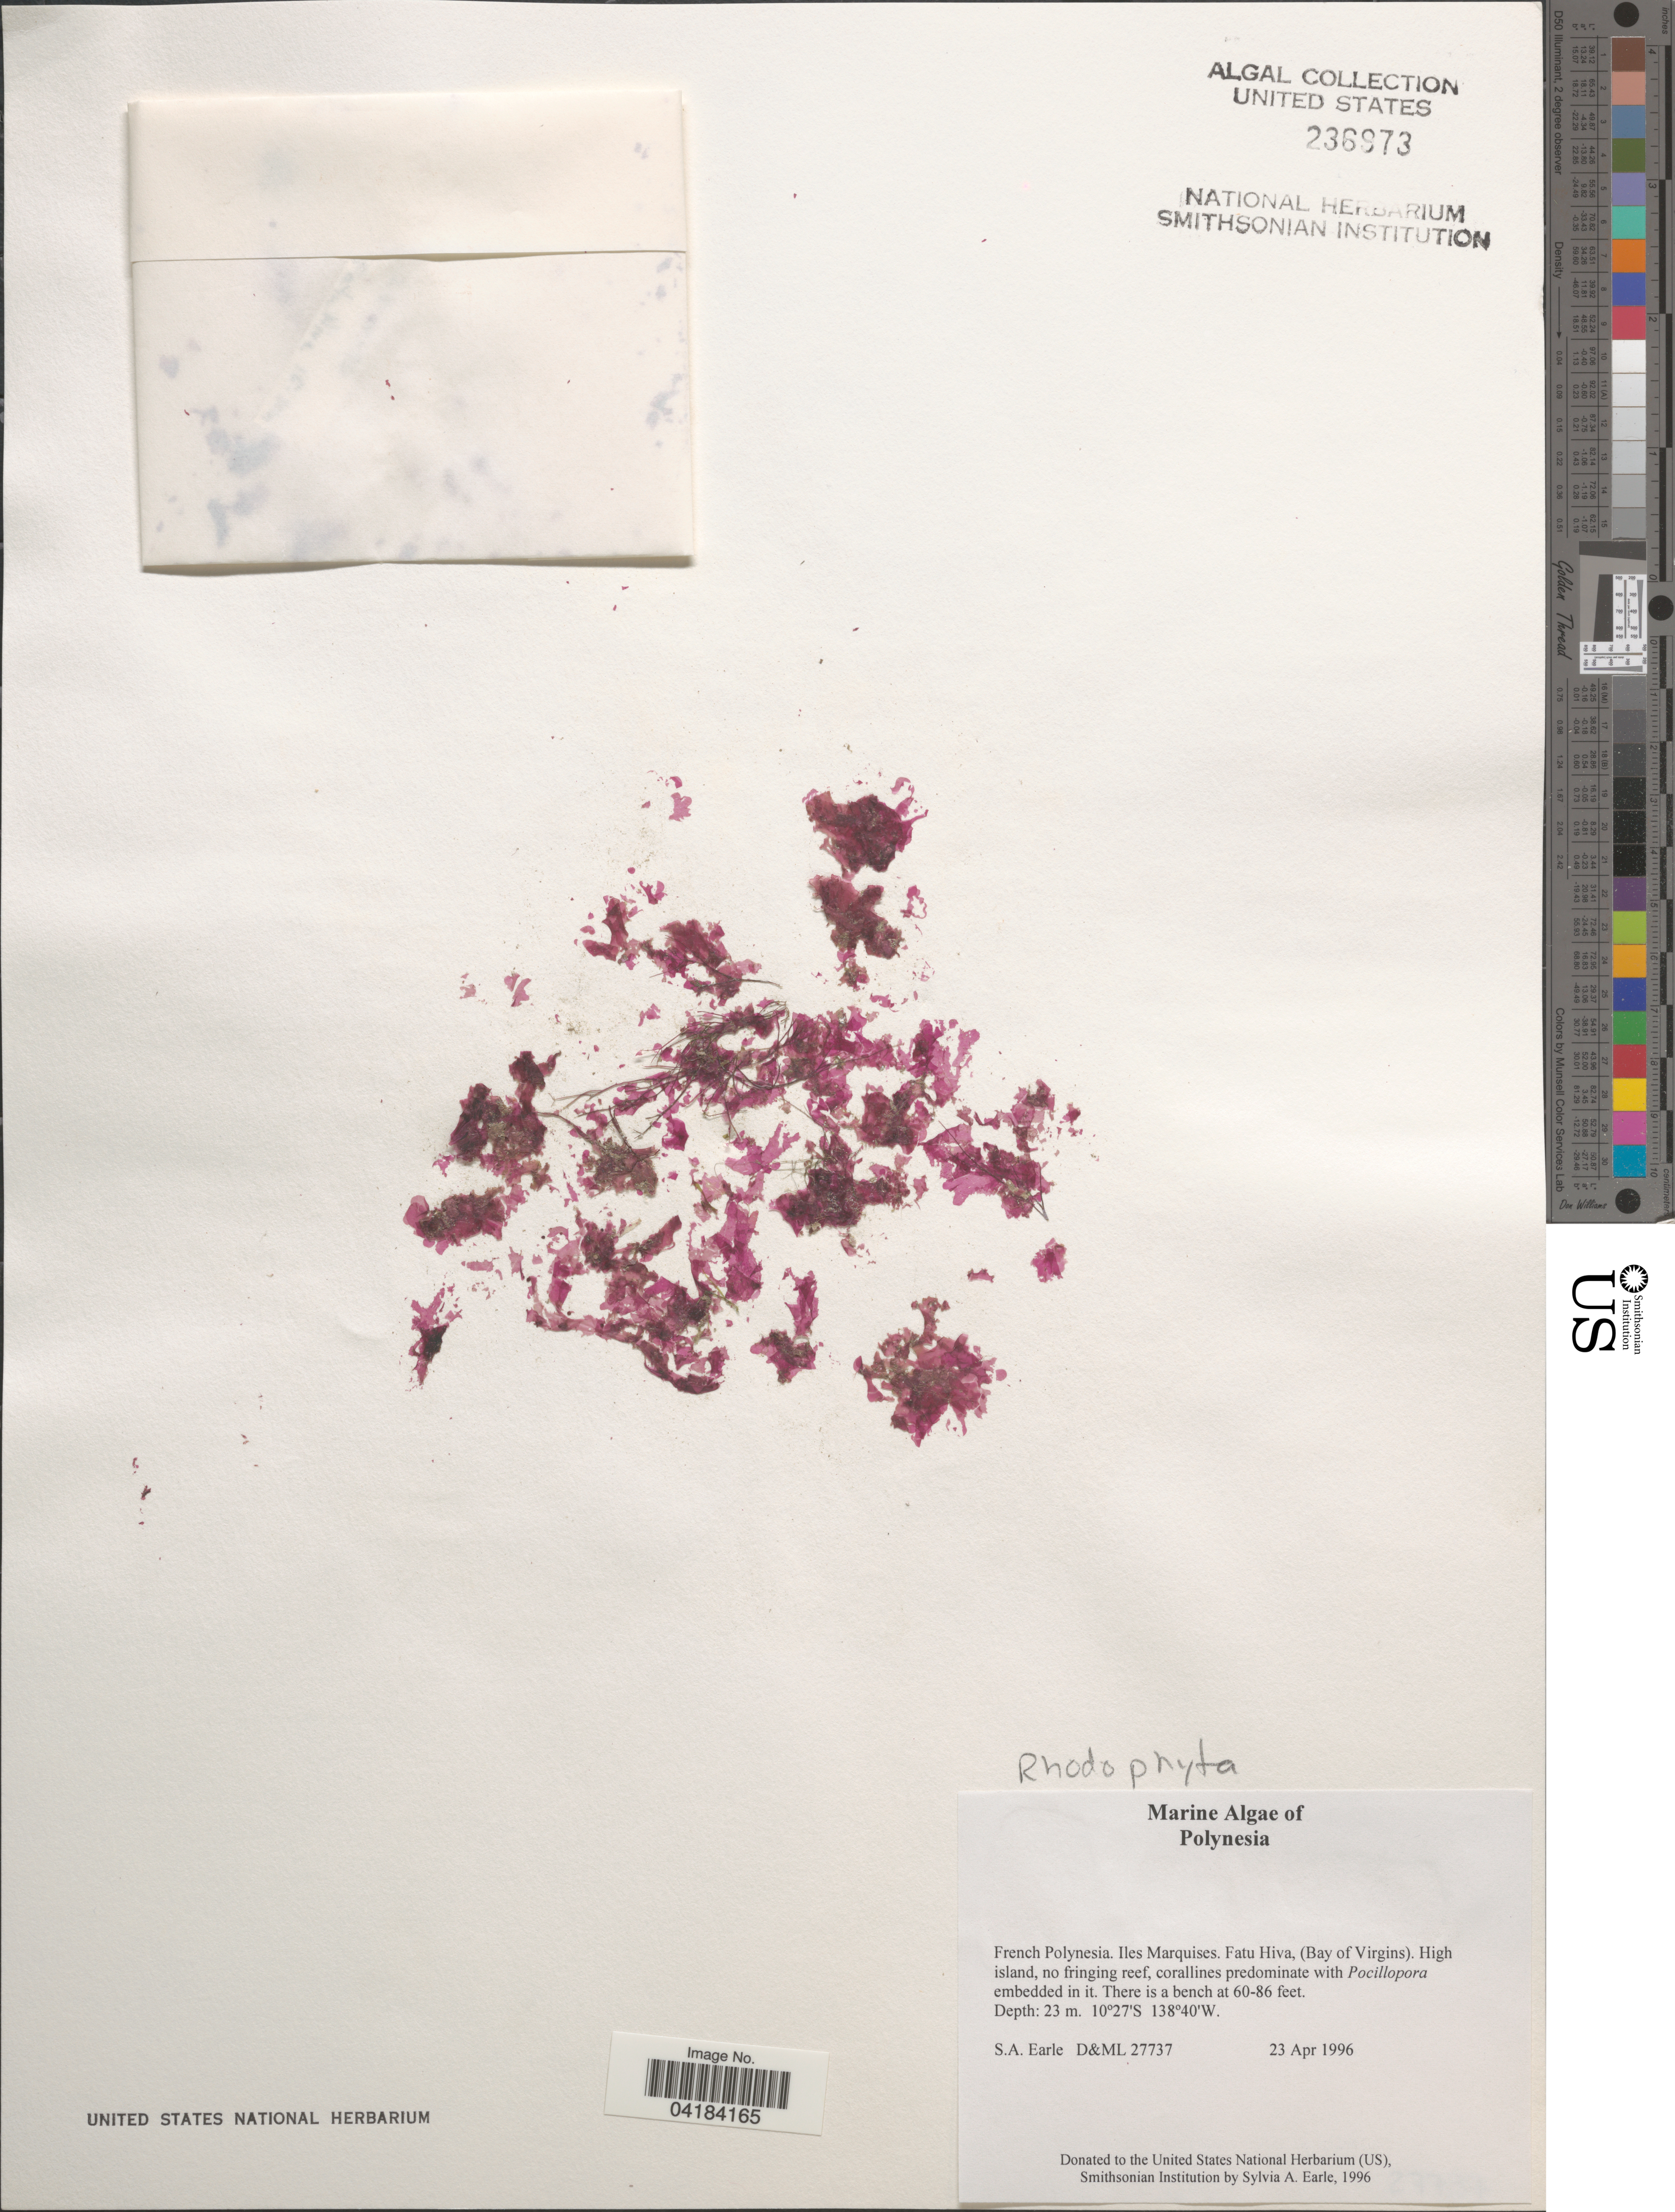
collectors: S. A. Earle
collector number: D&ML27737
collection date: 1996-04-23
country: French Polynesia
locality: Iles Marquises. Fatu Hiva, (Bay of Virgins). High island. Polynesia.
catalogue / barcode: US 236973